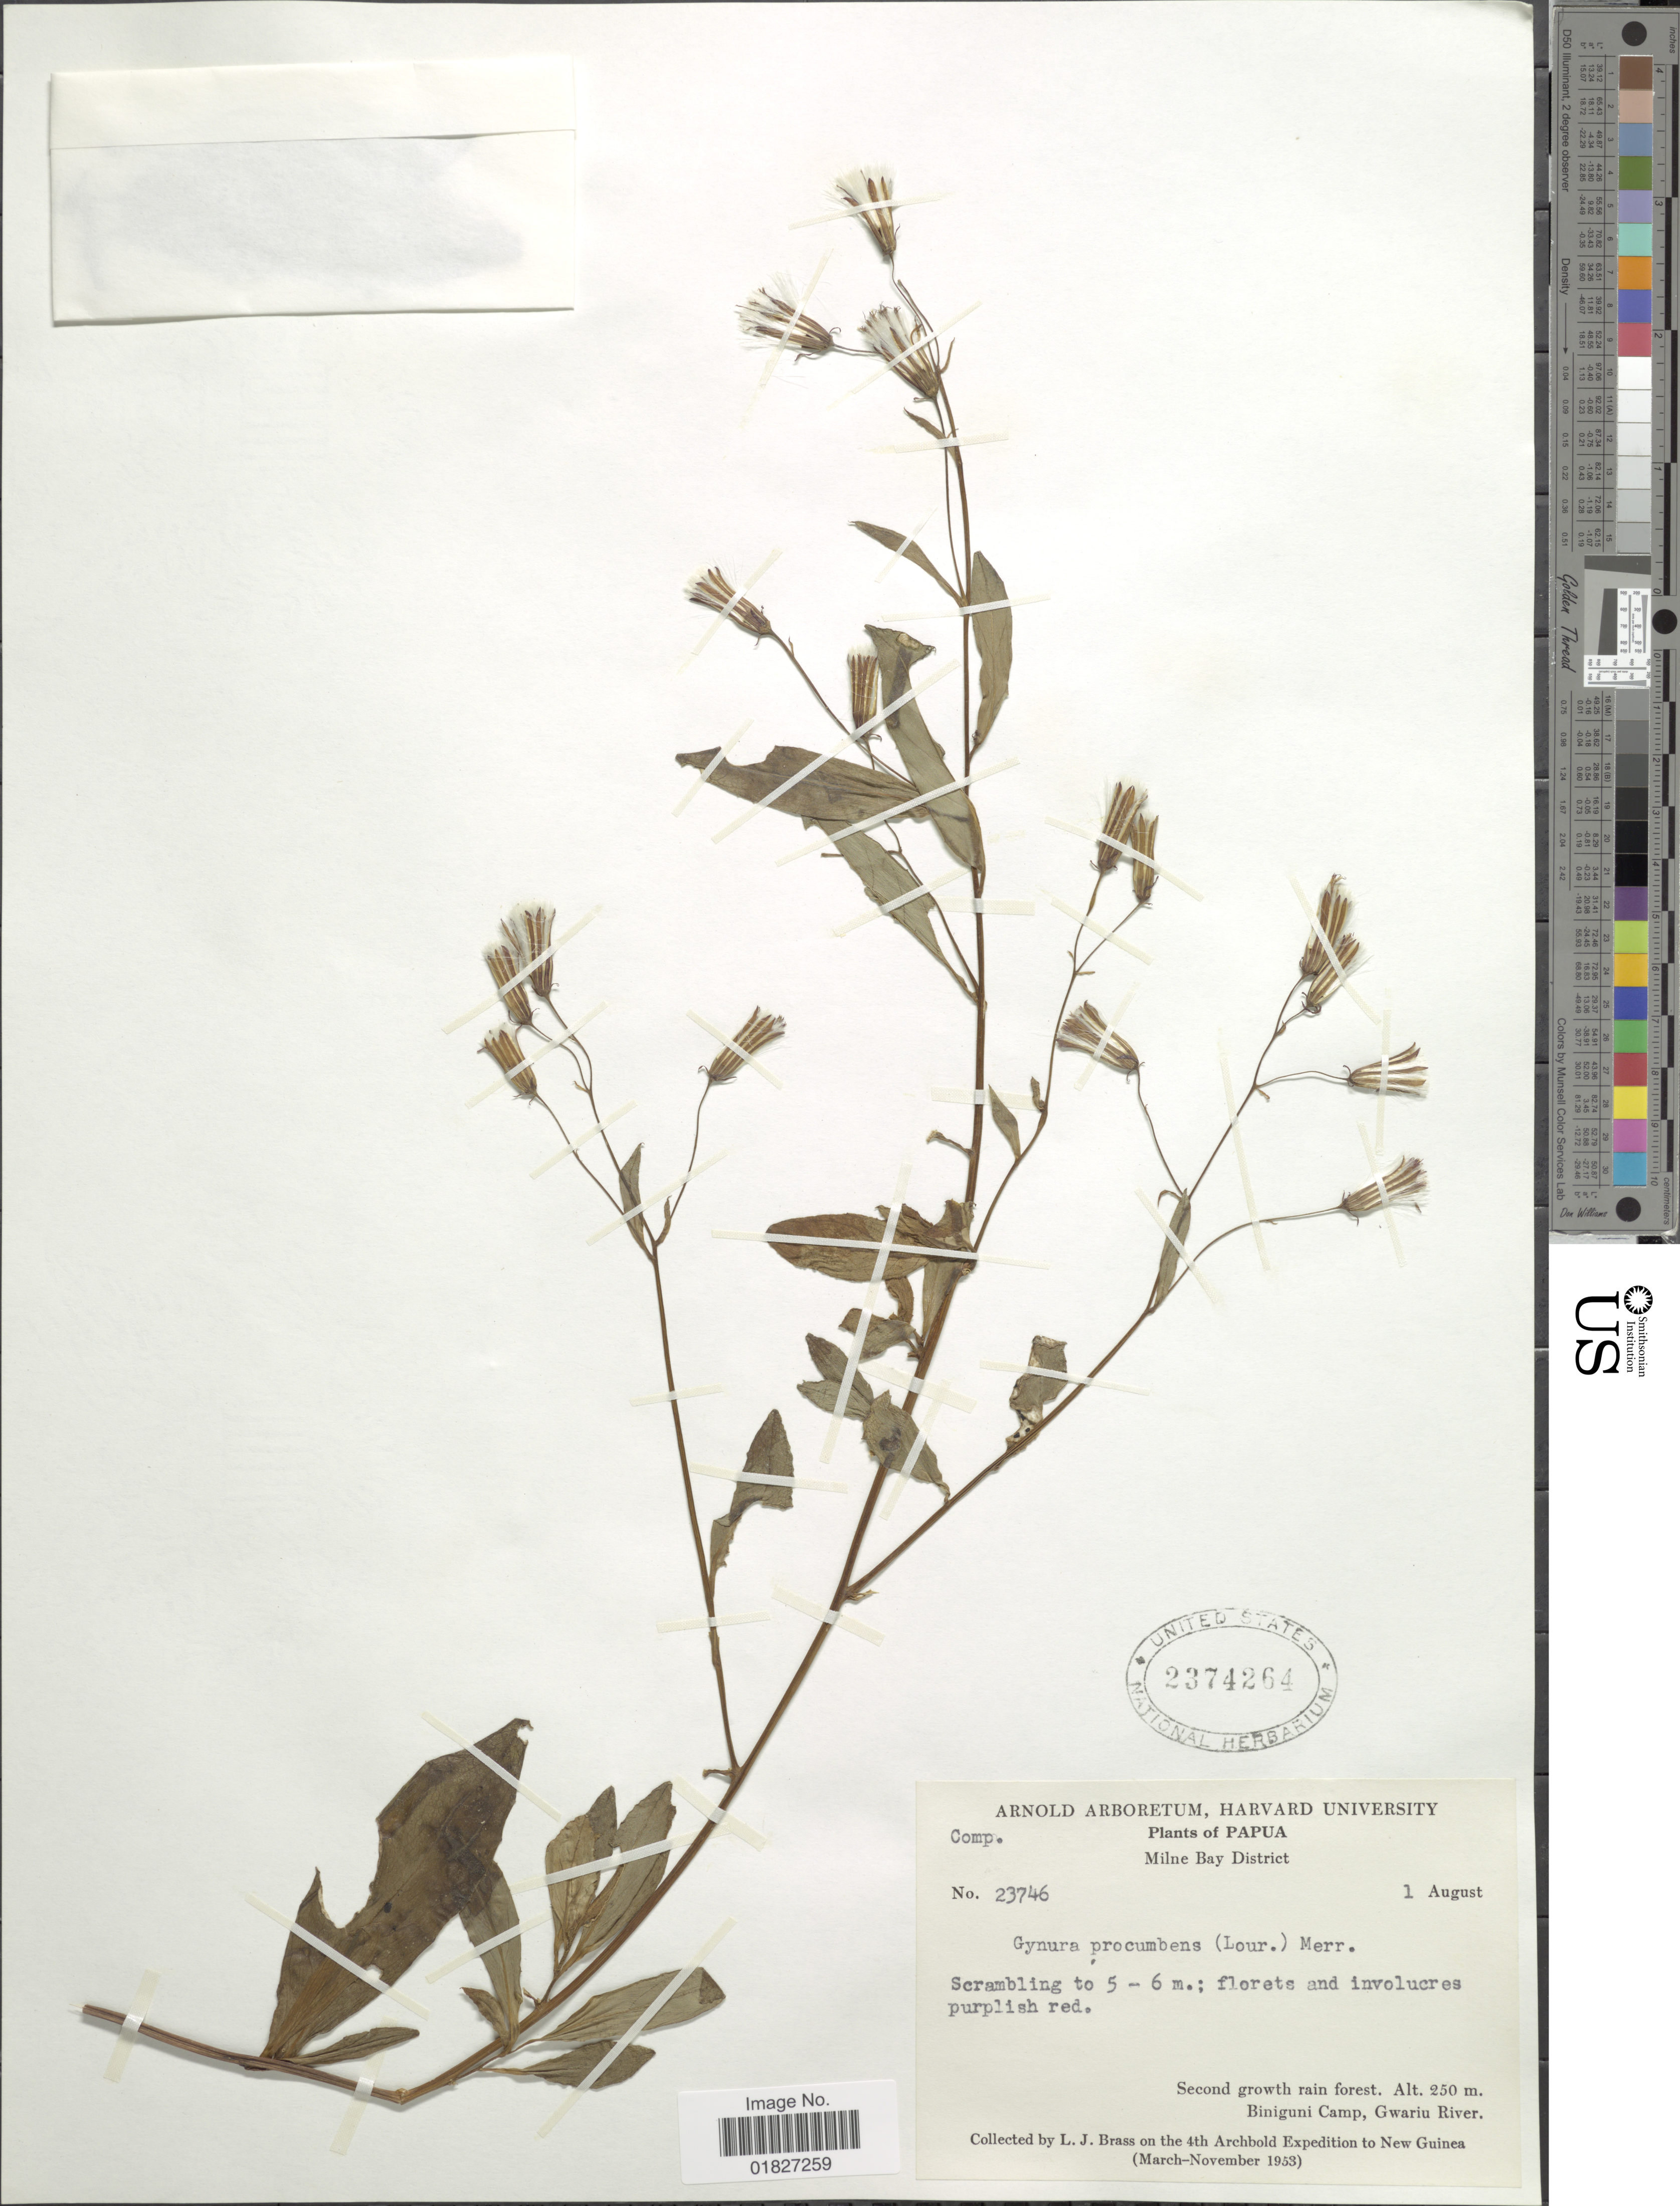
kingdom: Plantae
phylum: Tracheophyta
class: Magnoliopsida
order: Asterales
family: Asteraceae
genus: Gynura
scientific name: Gynura procumbens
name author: (Lour.) Merr.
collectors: L. J. Brass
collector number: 23746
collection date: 1953-08-01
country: Papua New Guinea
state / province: Milne Bay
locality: Papua, Biniguni Camp, Gwariu River, New Guinea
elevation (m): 250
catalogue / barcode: US 2374264